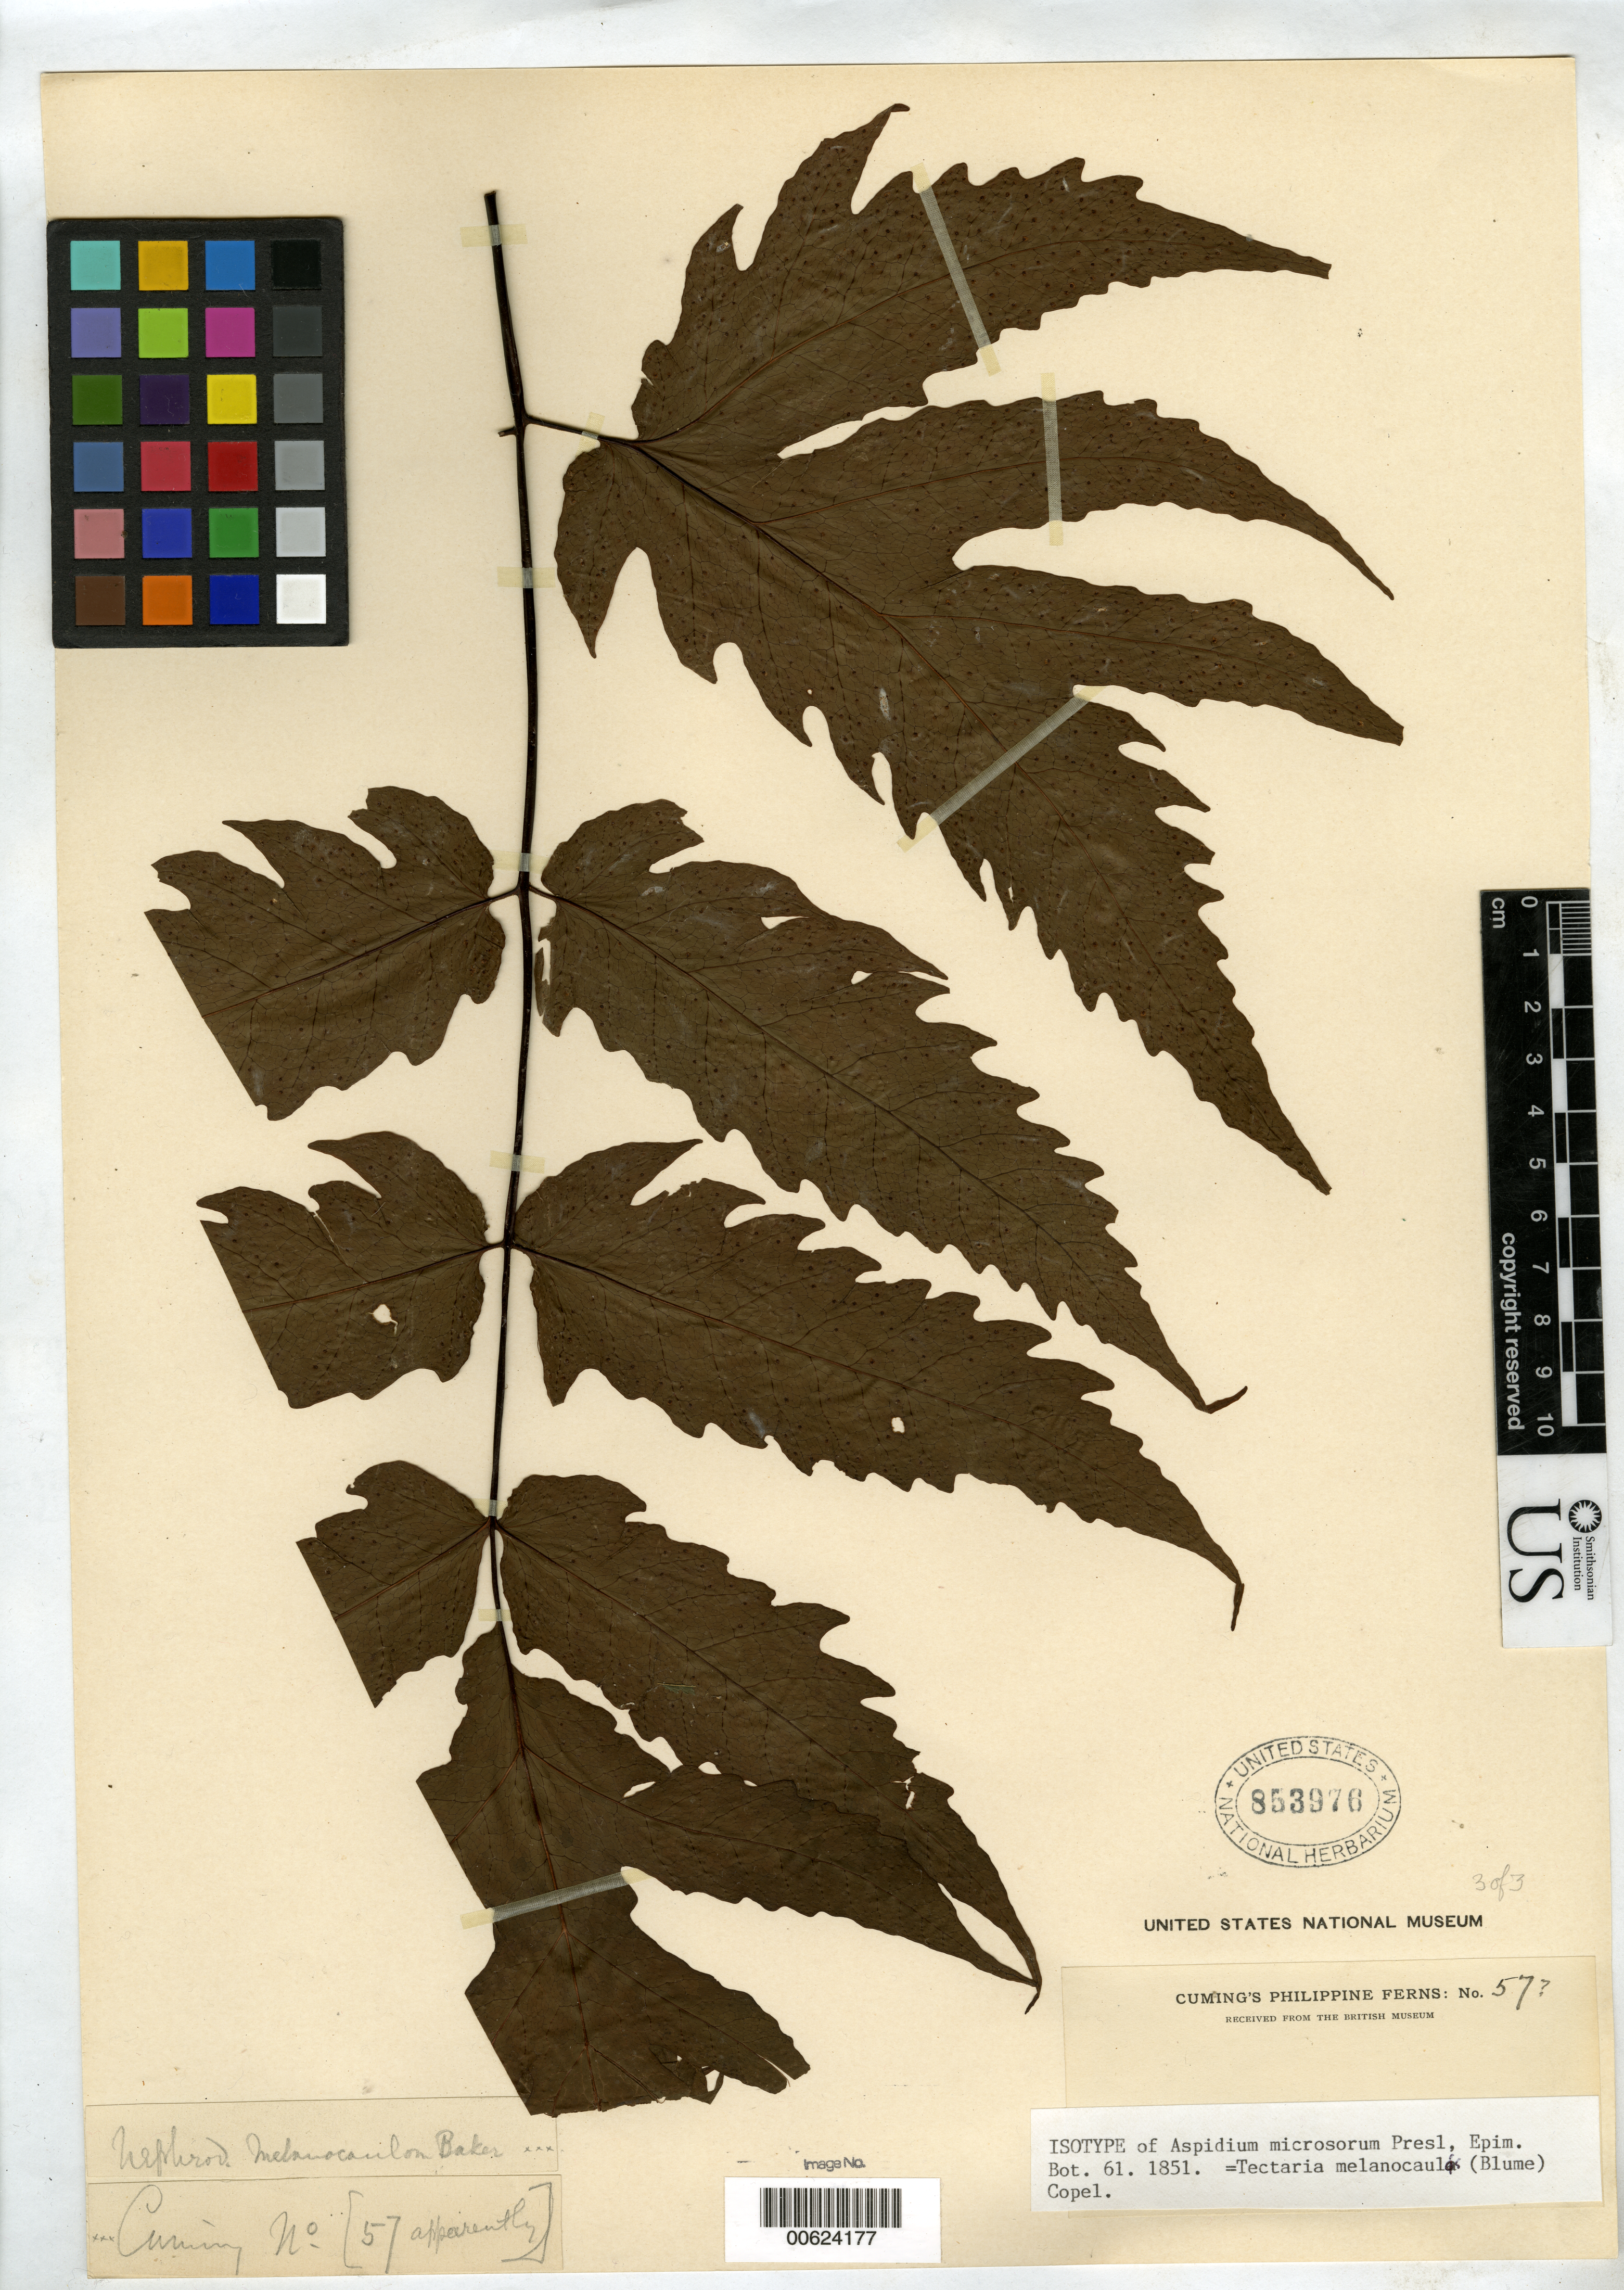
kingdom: Plantae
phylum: Tracheophyta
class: Polypodiopsida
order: Polypodiales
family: Tectariaceae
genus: Aspidium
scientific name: Aspidium microsorum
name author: C. Presl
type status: Isotype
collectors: H. Cuming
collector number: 57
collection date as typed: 1841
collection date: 1841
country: Philippines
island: Luzon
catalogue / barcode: US 853976